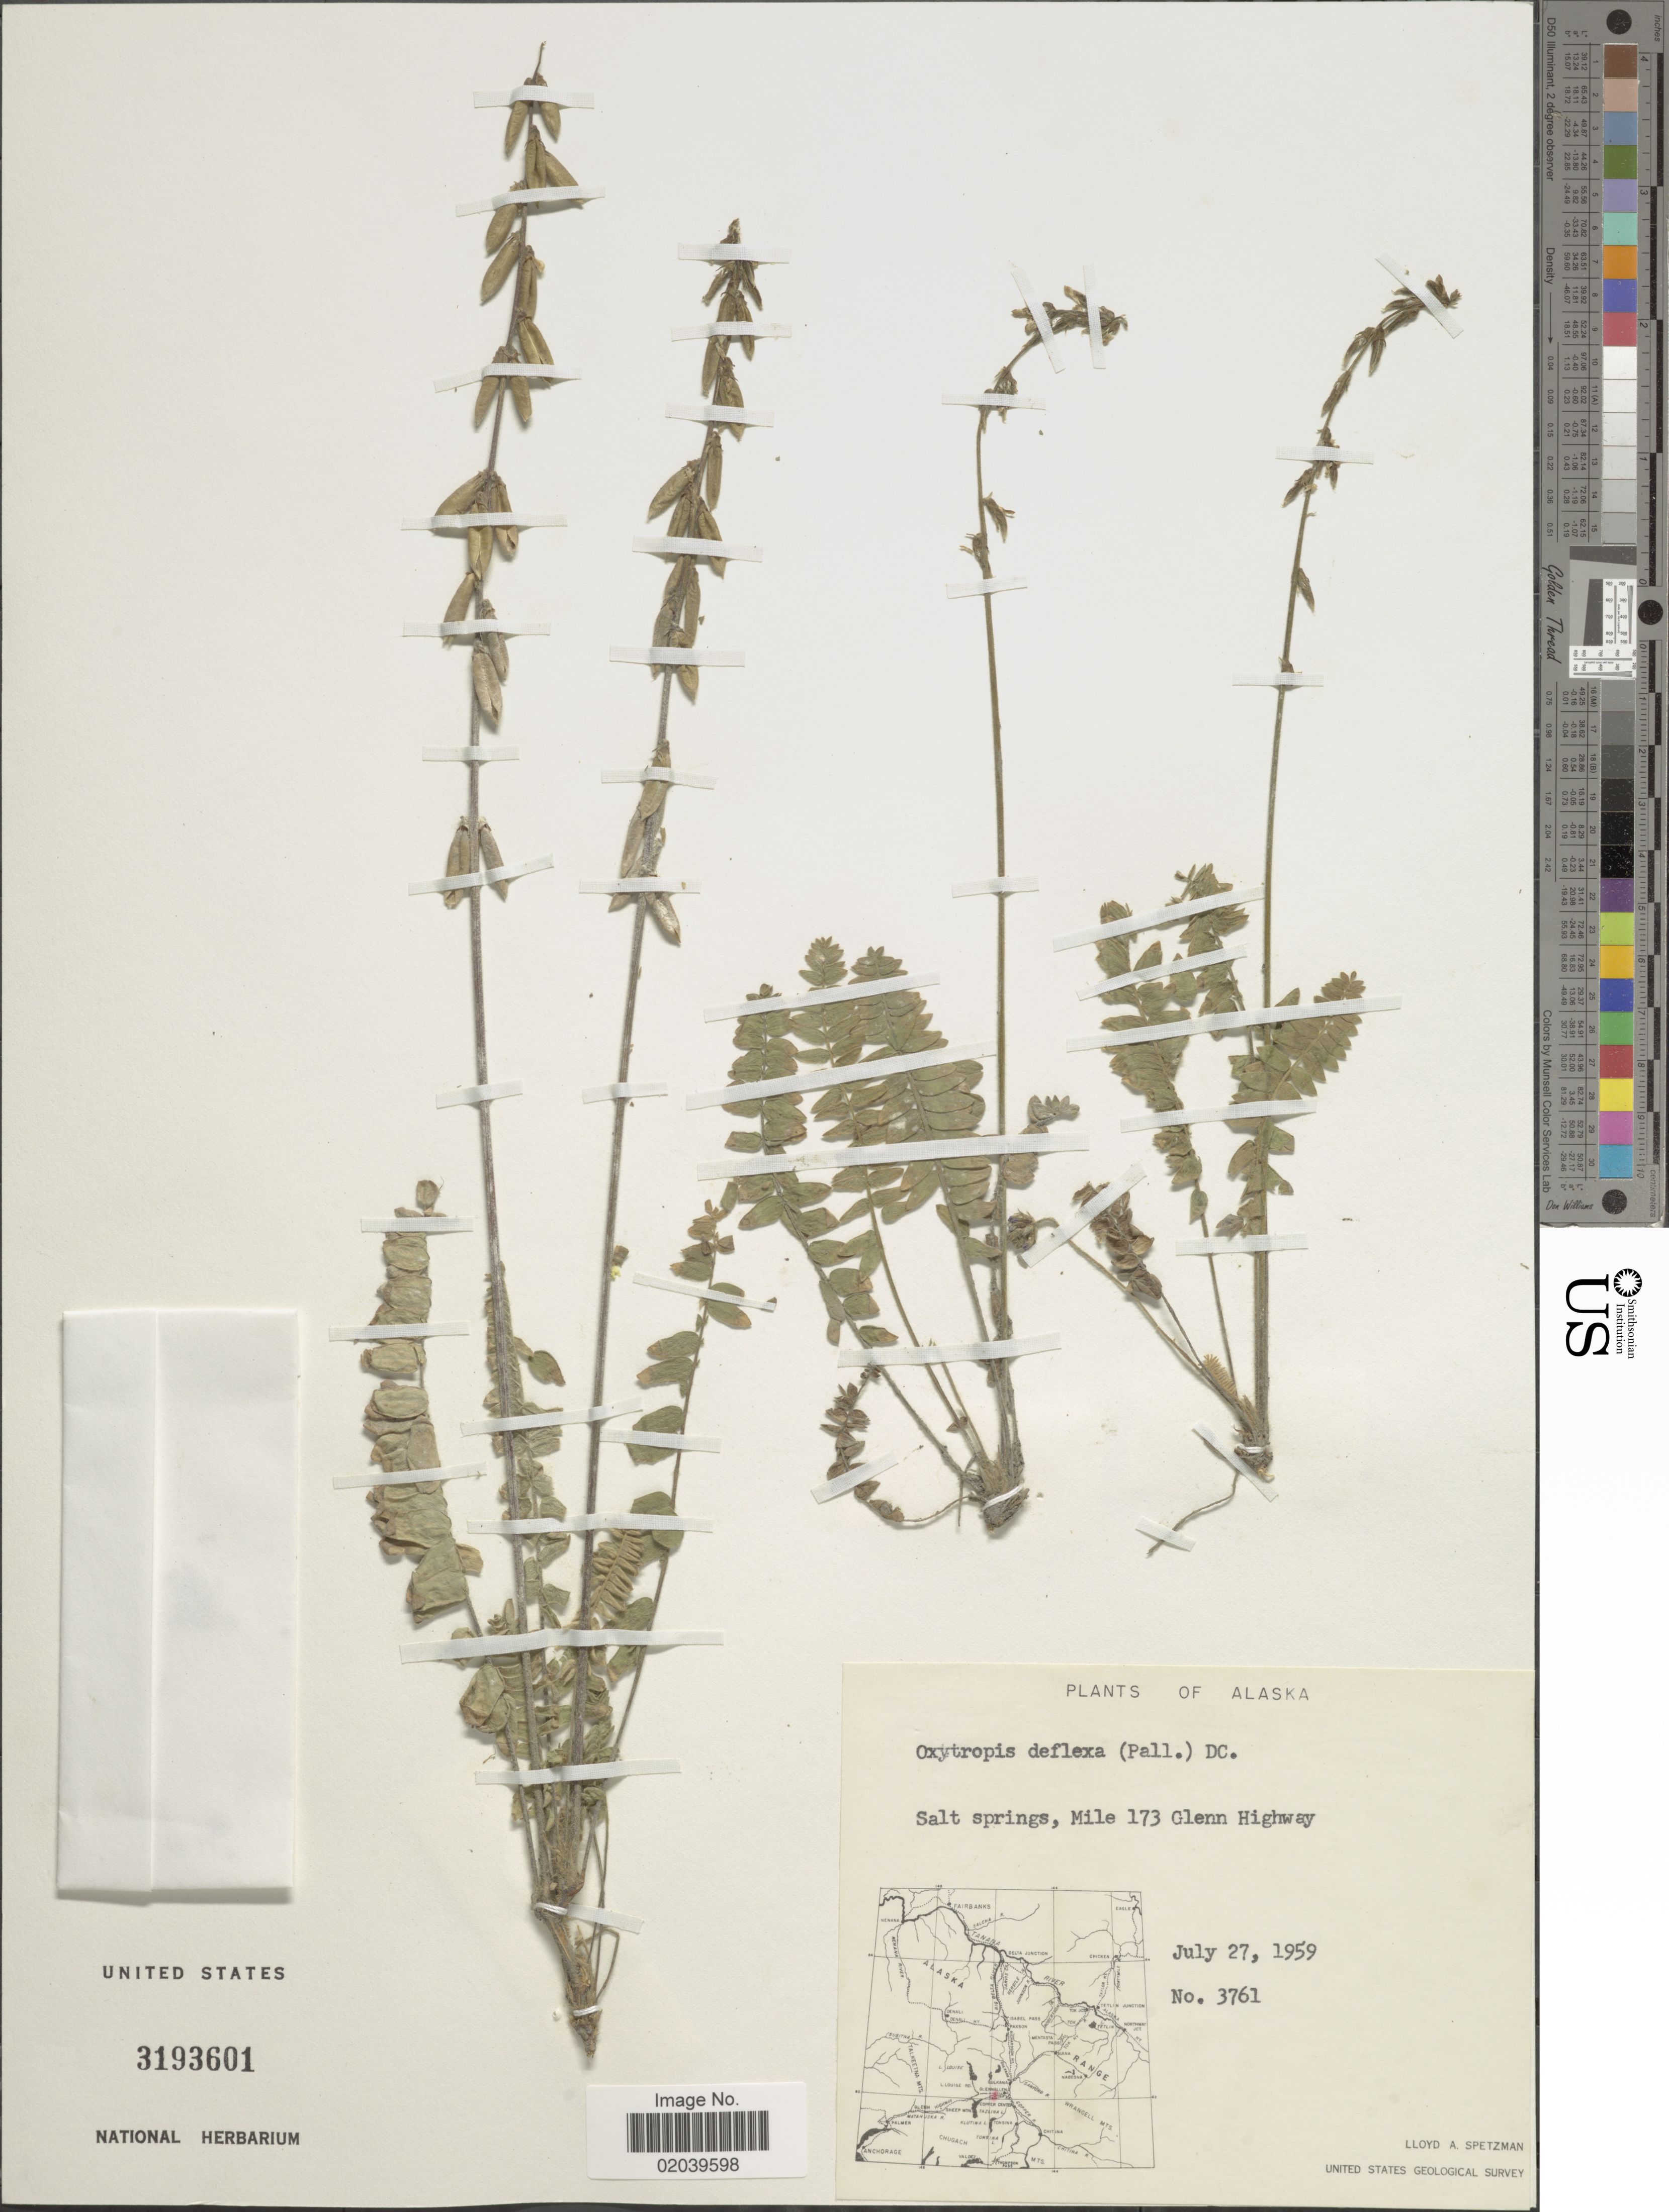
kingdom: Plantae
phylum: Tracheophyta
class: Magnoliopsida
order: Fabales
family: Fabaceae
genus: Oxytropis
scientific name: Oxytropis deflexa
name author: (Pall.) DC.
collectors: L. Spetzman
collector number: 3761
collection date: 1959-07-27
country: United States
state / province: Alaska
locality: Salt Springs, MIle 173 Glenn Highway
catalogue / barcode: US 3193601